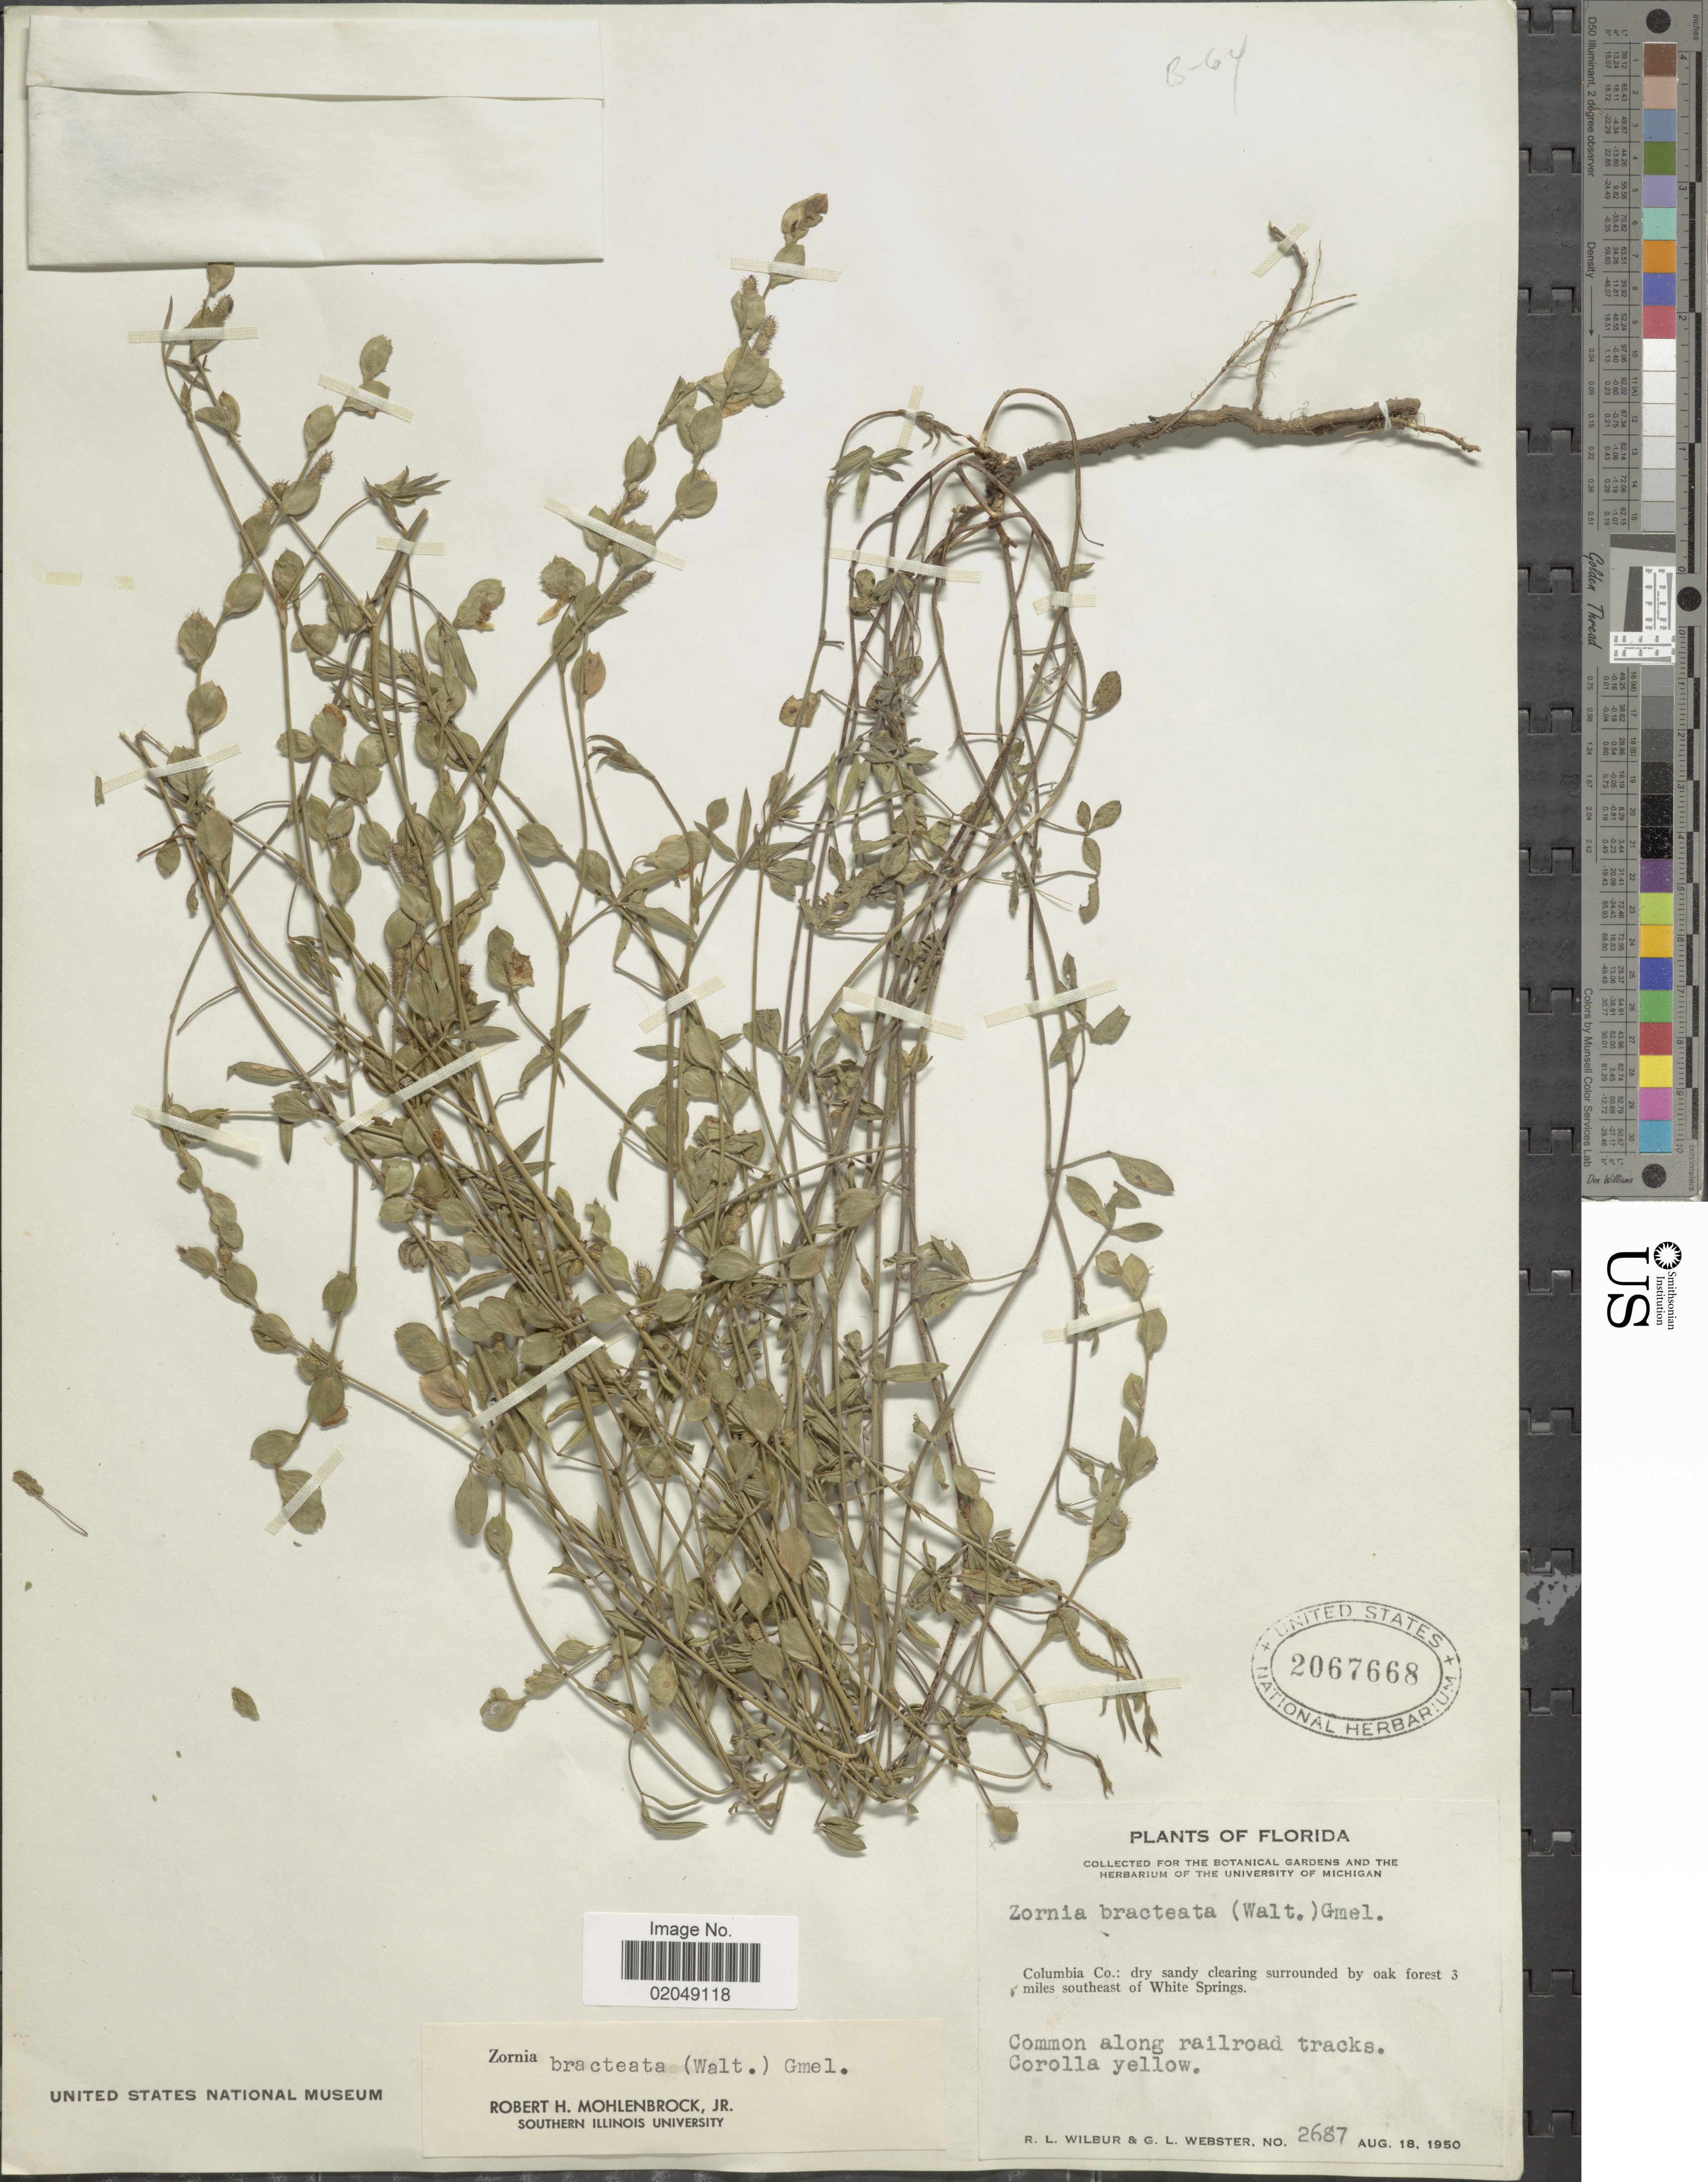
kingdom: Plantae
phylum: Tracheophyta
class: Magnoliopsida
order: Fabales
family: Fabaceae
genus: Zornia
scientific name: Zornia bracteata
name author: J.F. Gmel.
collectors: R. L. Wilbur & G. L. Webster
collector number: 2687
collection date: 1950-08-18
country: United States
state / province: Florida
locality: Columbia Co., 3 miles southeast of White Springs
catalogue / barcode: US 2067668